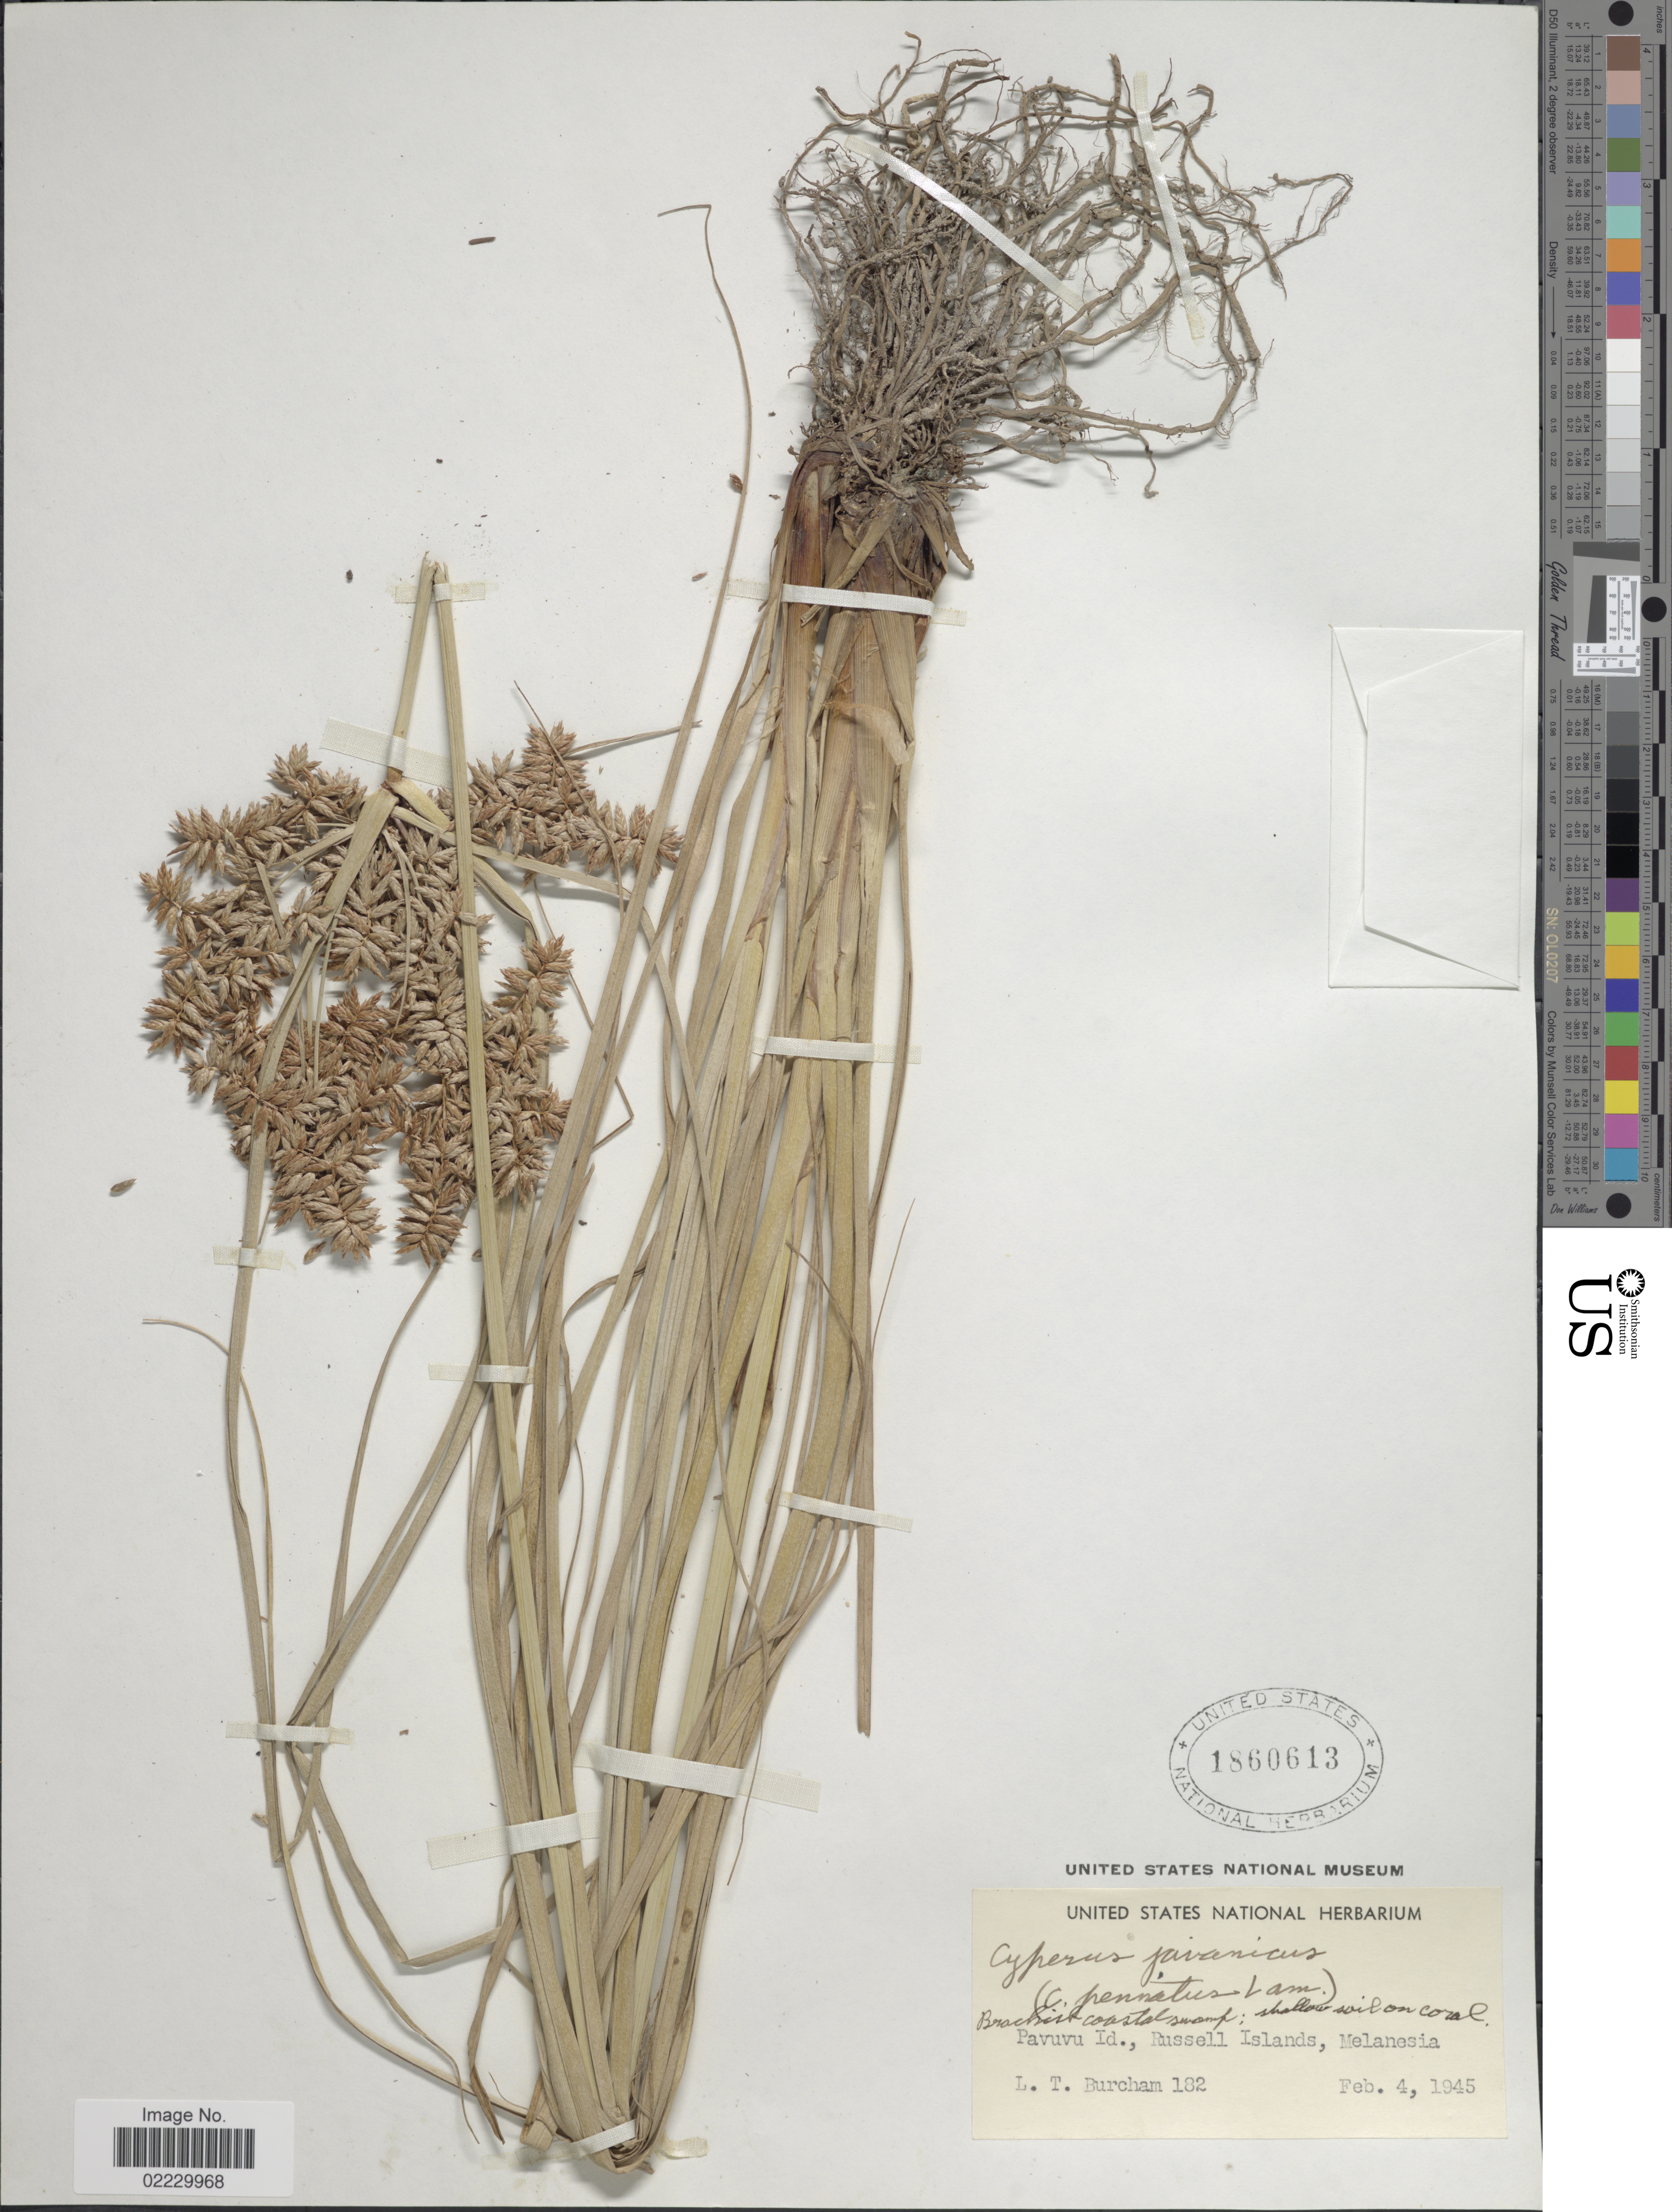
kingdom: Plantae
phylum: Tracheophyta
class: Liliopsida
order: Poales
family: Cyperaceae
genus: Cyperus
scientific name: Cyperus javanicus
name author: Houtt.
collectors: L. Burcham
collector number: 182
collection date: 1945-02-04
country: Solomon Islands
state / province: Solomon Islands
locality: Russell Islands, Melanesia, Brackish coastal swamp: shallow wil on coral. Pavuvu Id.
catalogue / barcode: US 1860613